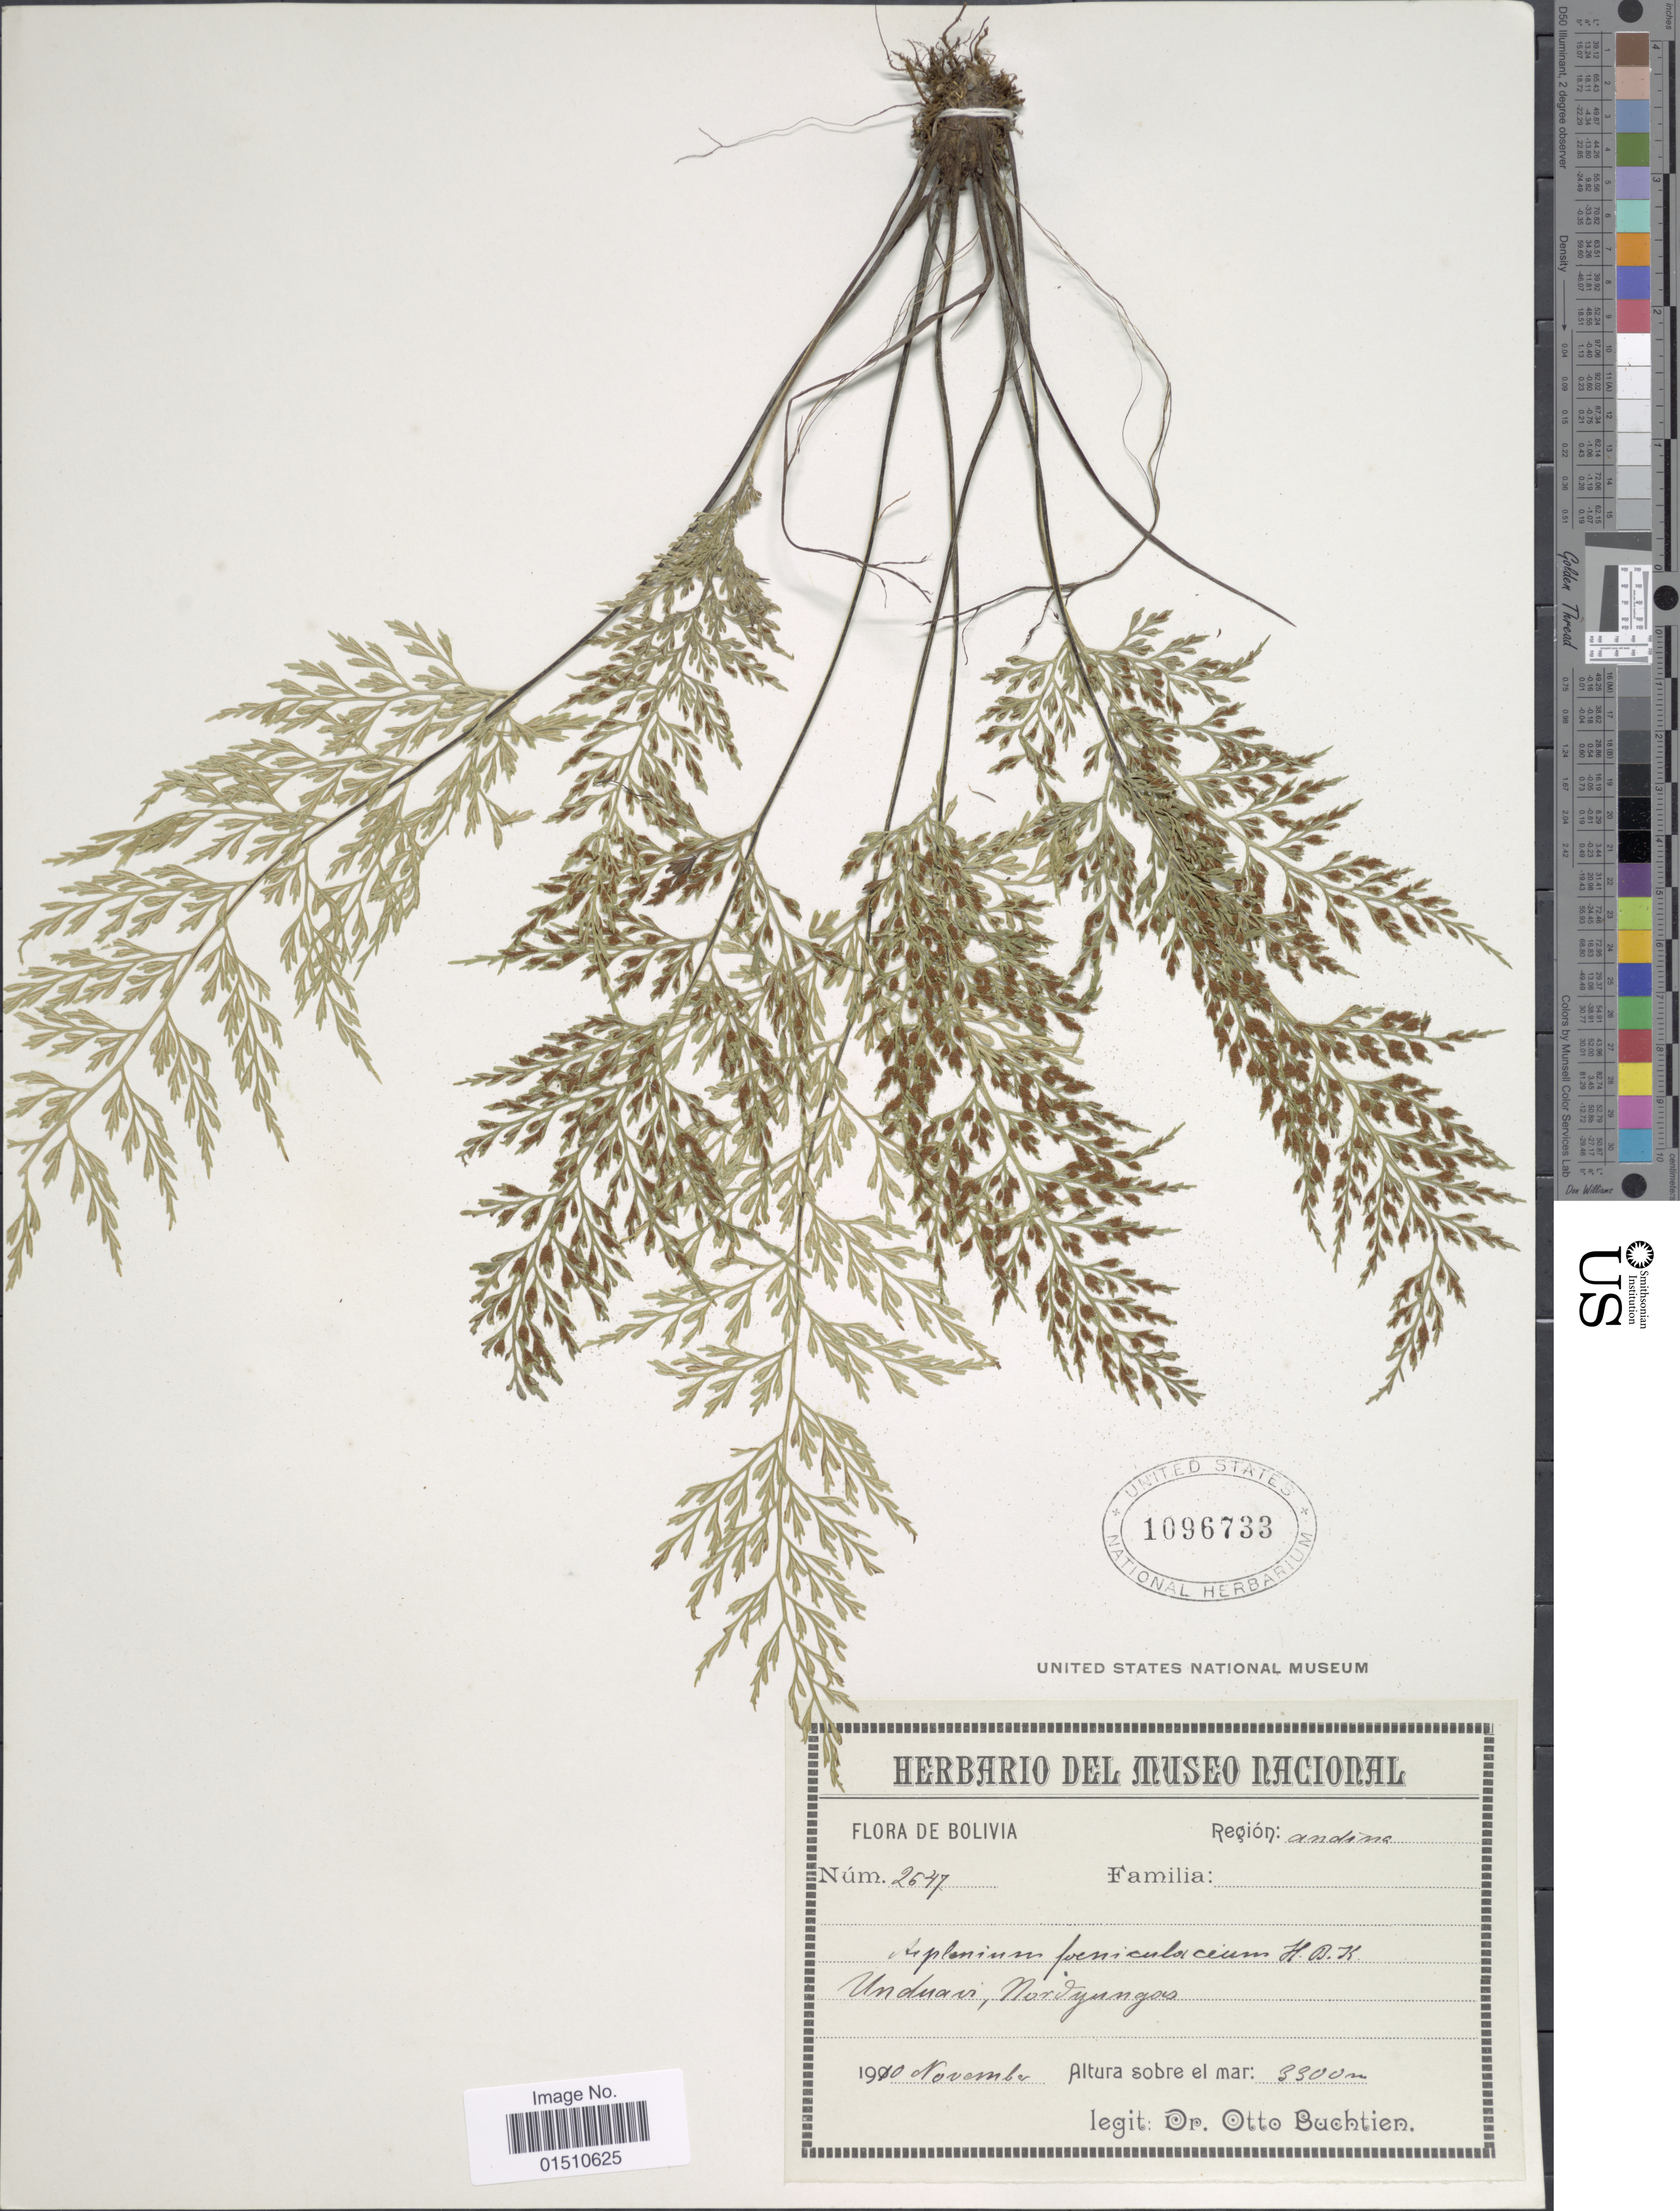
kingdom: Plantae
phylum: Tracheophyta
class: Polypodiopsida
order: Polypodiales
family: Aspleniaceae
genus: Asplenium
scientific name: Asplenium cuspidatum var. foeniculaceum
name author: (Kunth) C.V. Morton & Lellinger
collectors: O. Buchtien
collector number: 2547*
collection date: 1910-11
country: Bolivia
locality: Undauvi Nordyungas.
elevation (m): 3300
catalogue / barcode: US 1096733